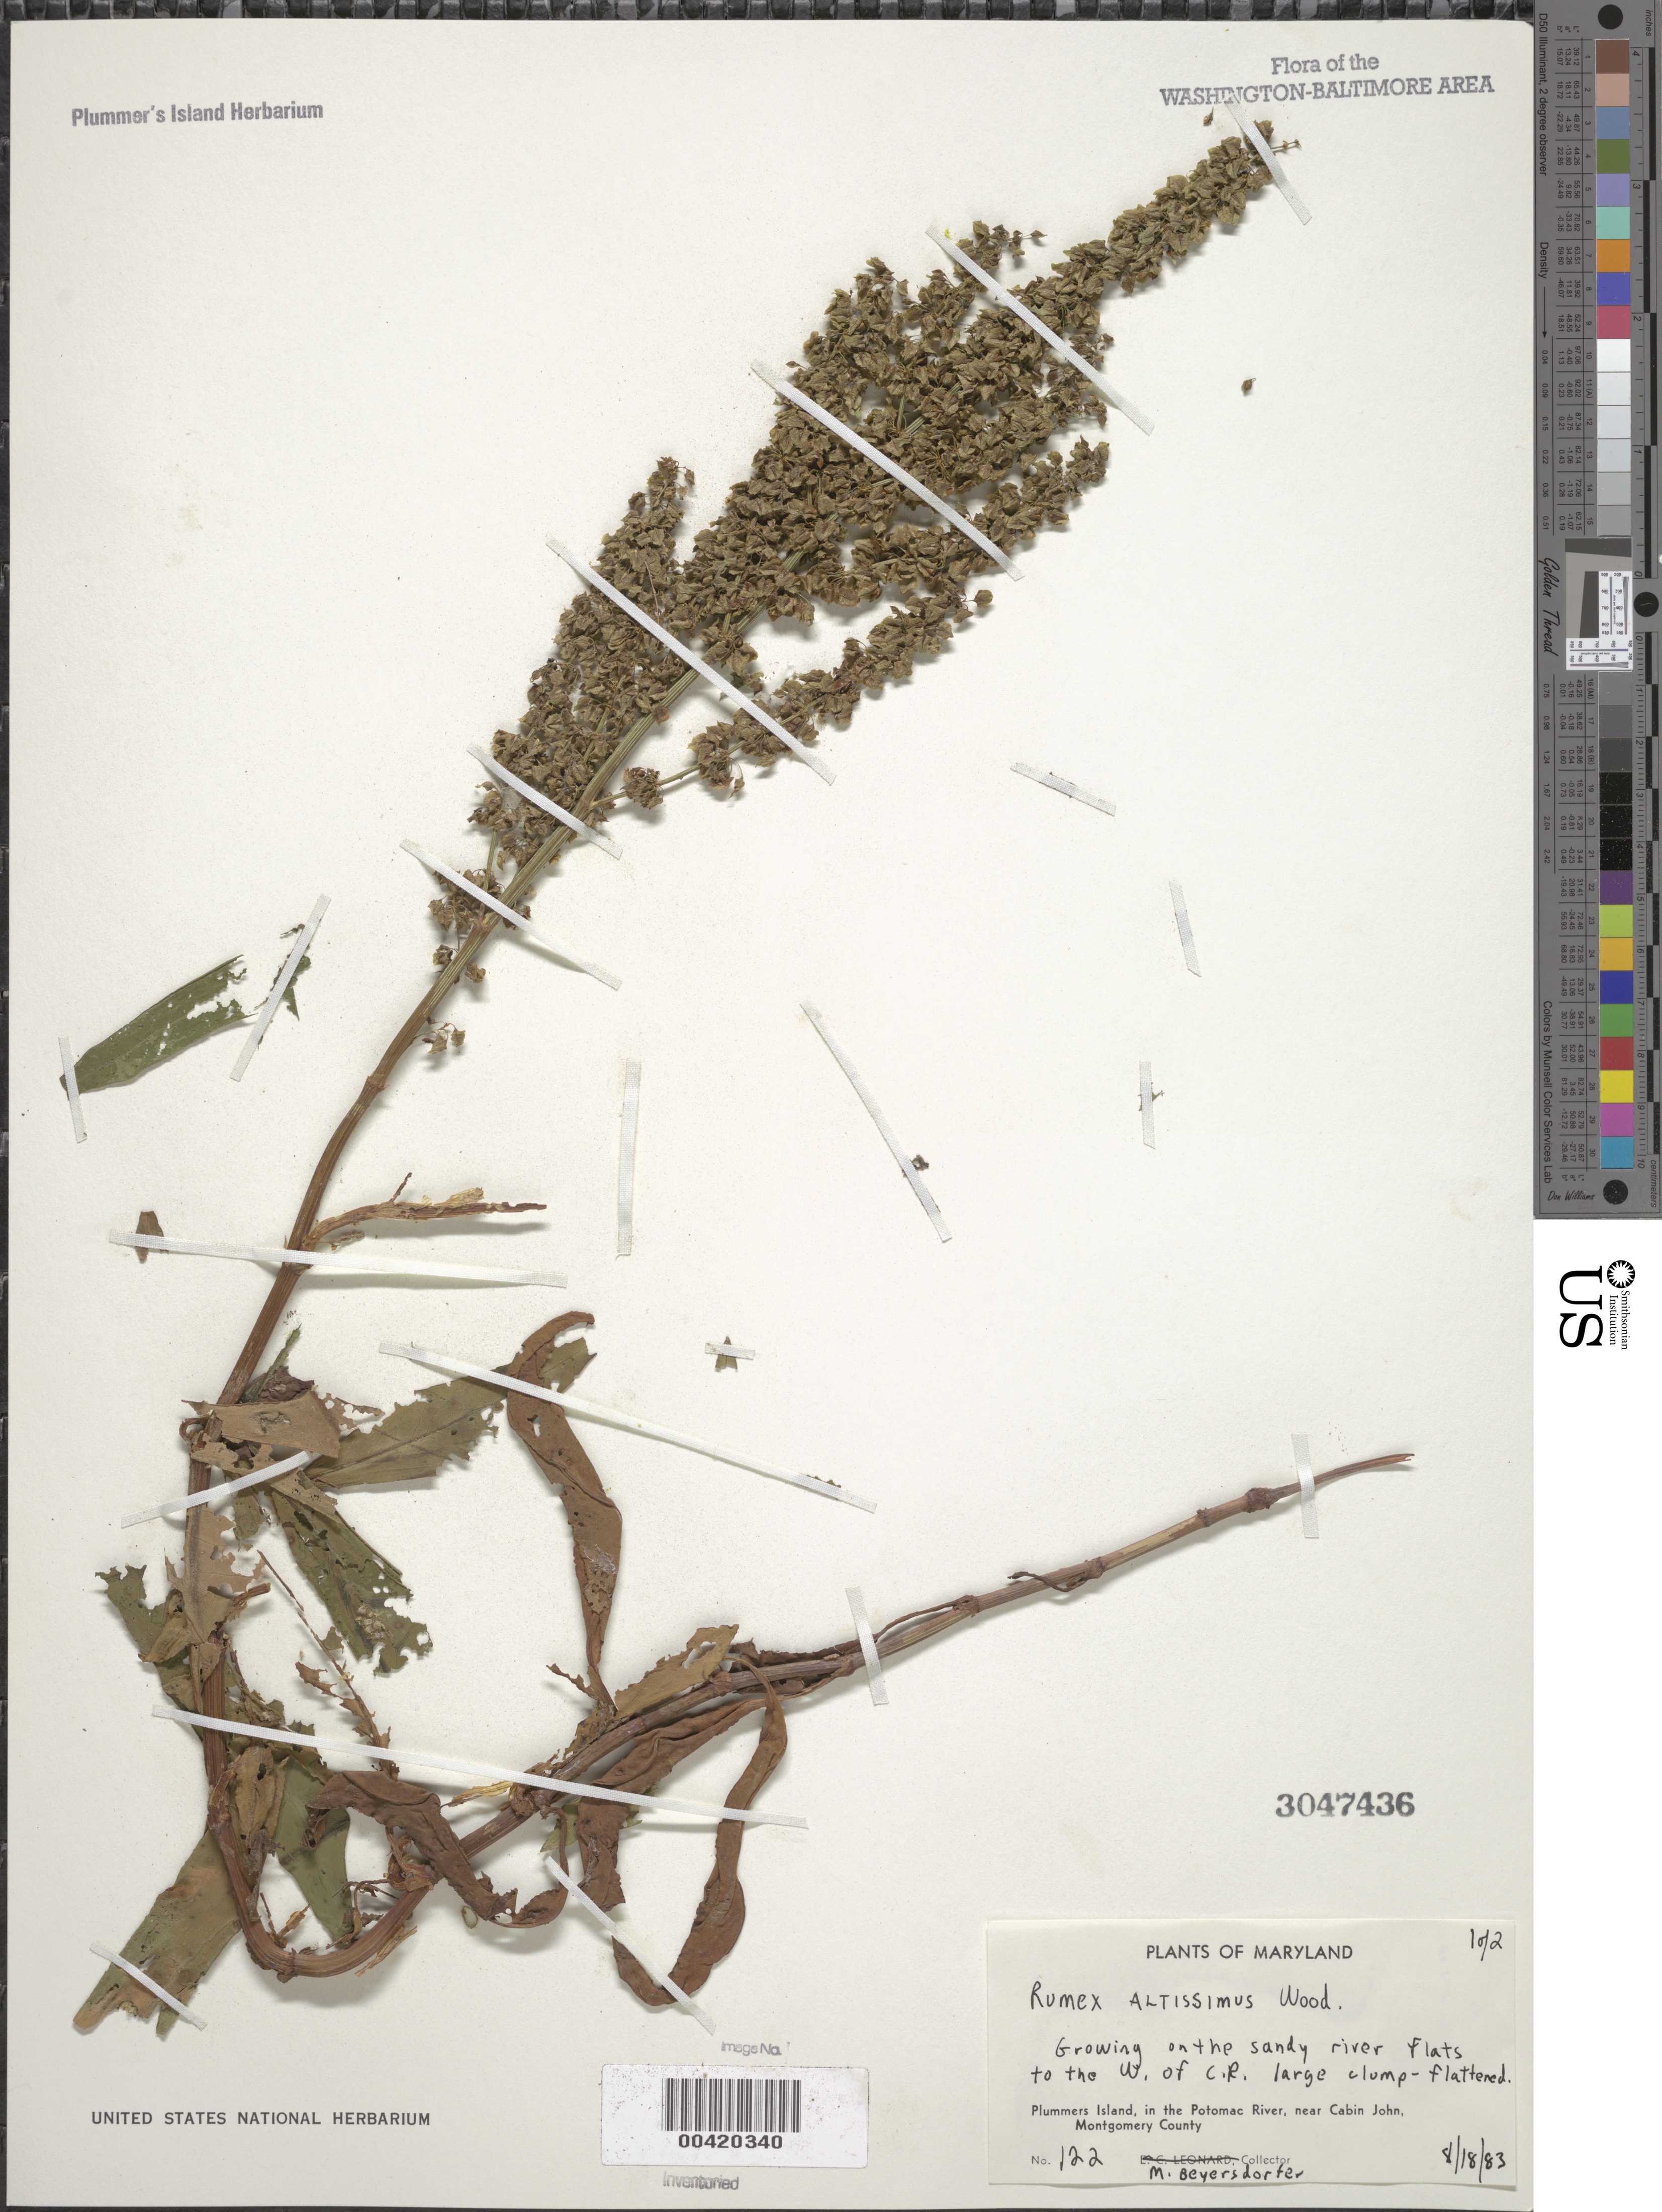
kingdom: Plantae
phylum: Tracheophyta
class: Magnoliopsida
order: Caryophyllales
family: Polygonaceae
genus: Rumex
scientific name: Rumex altissimus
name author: Alph. Wood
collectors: M. Beyersdorfer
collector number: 122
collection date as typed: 18 Aug 1983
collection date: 1983-08-18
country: United States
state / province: Maryland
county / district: Montgomery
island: Plummers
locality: Plummer's Island; river flats to the west of C.R. [Cactus Rock]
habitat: Sandy river flats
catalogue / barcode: US 3047436